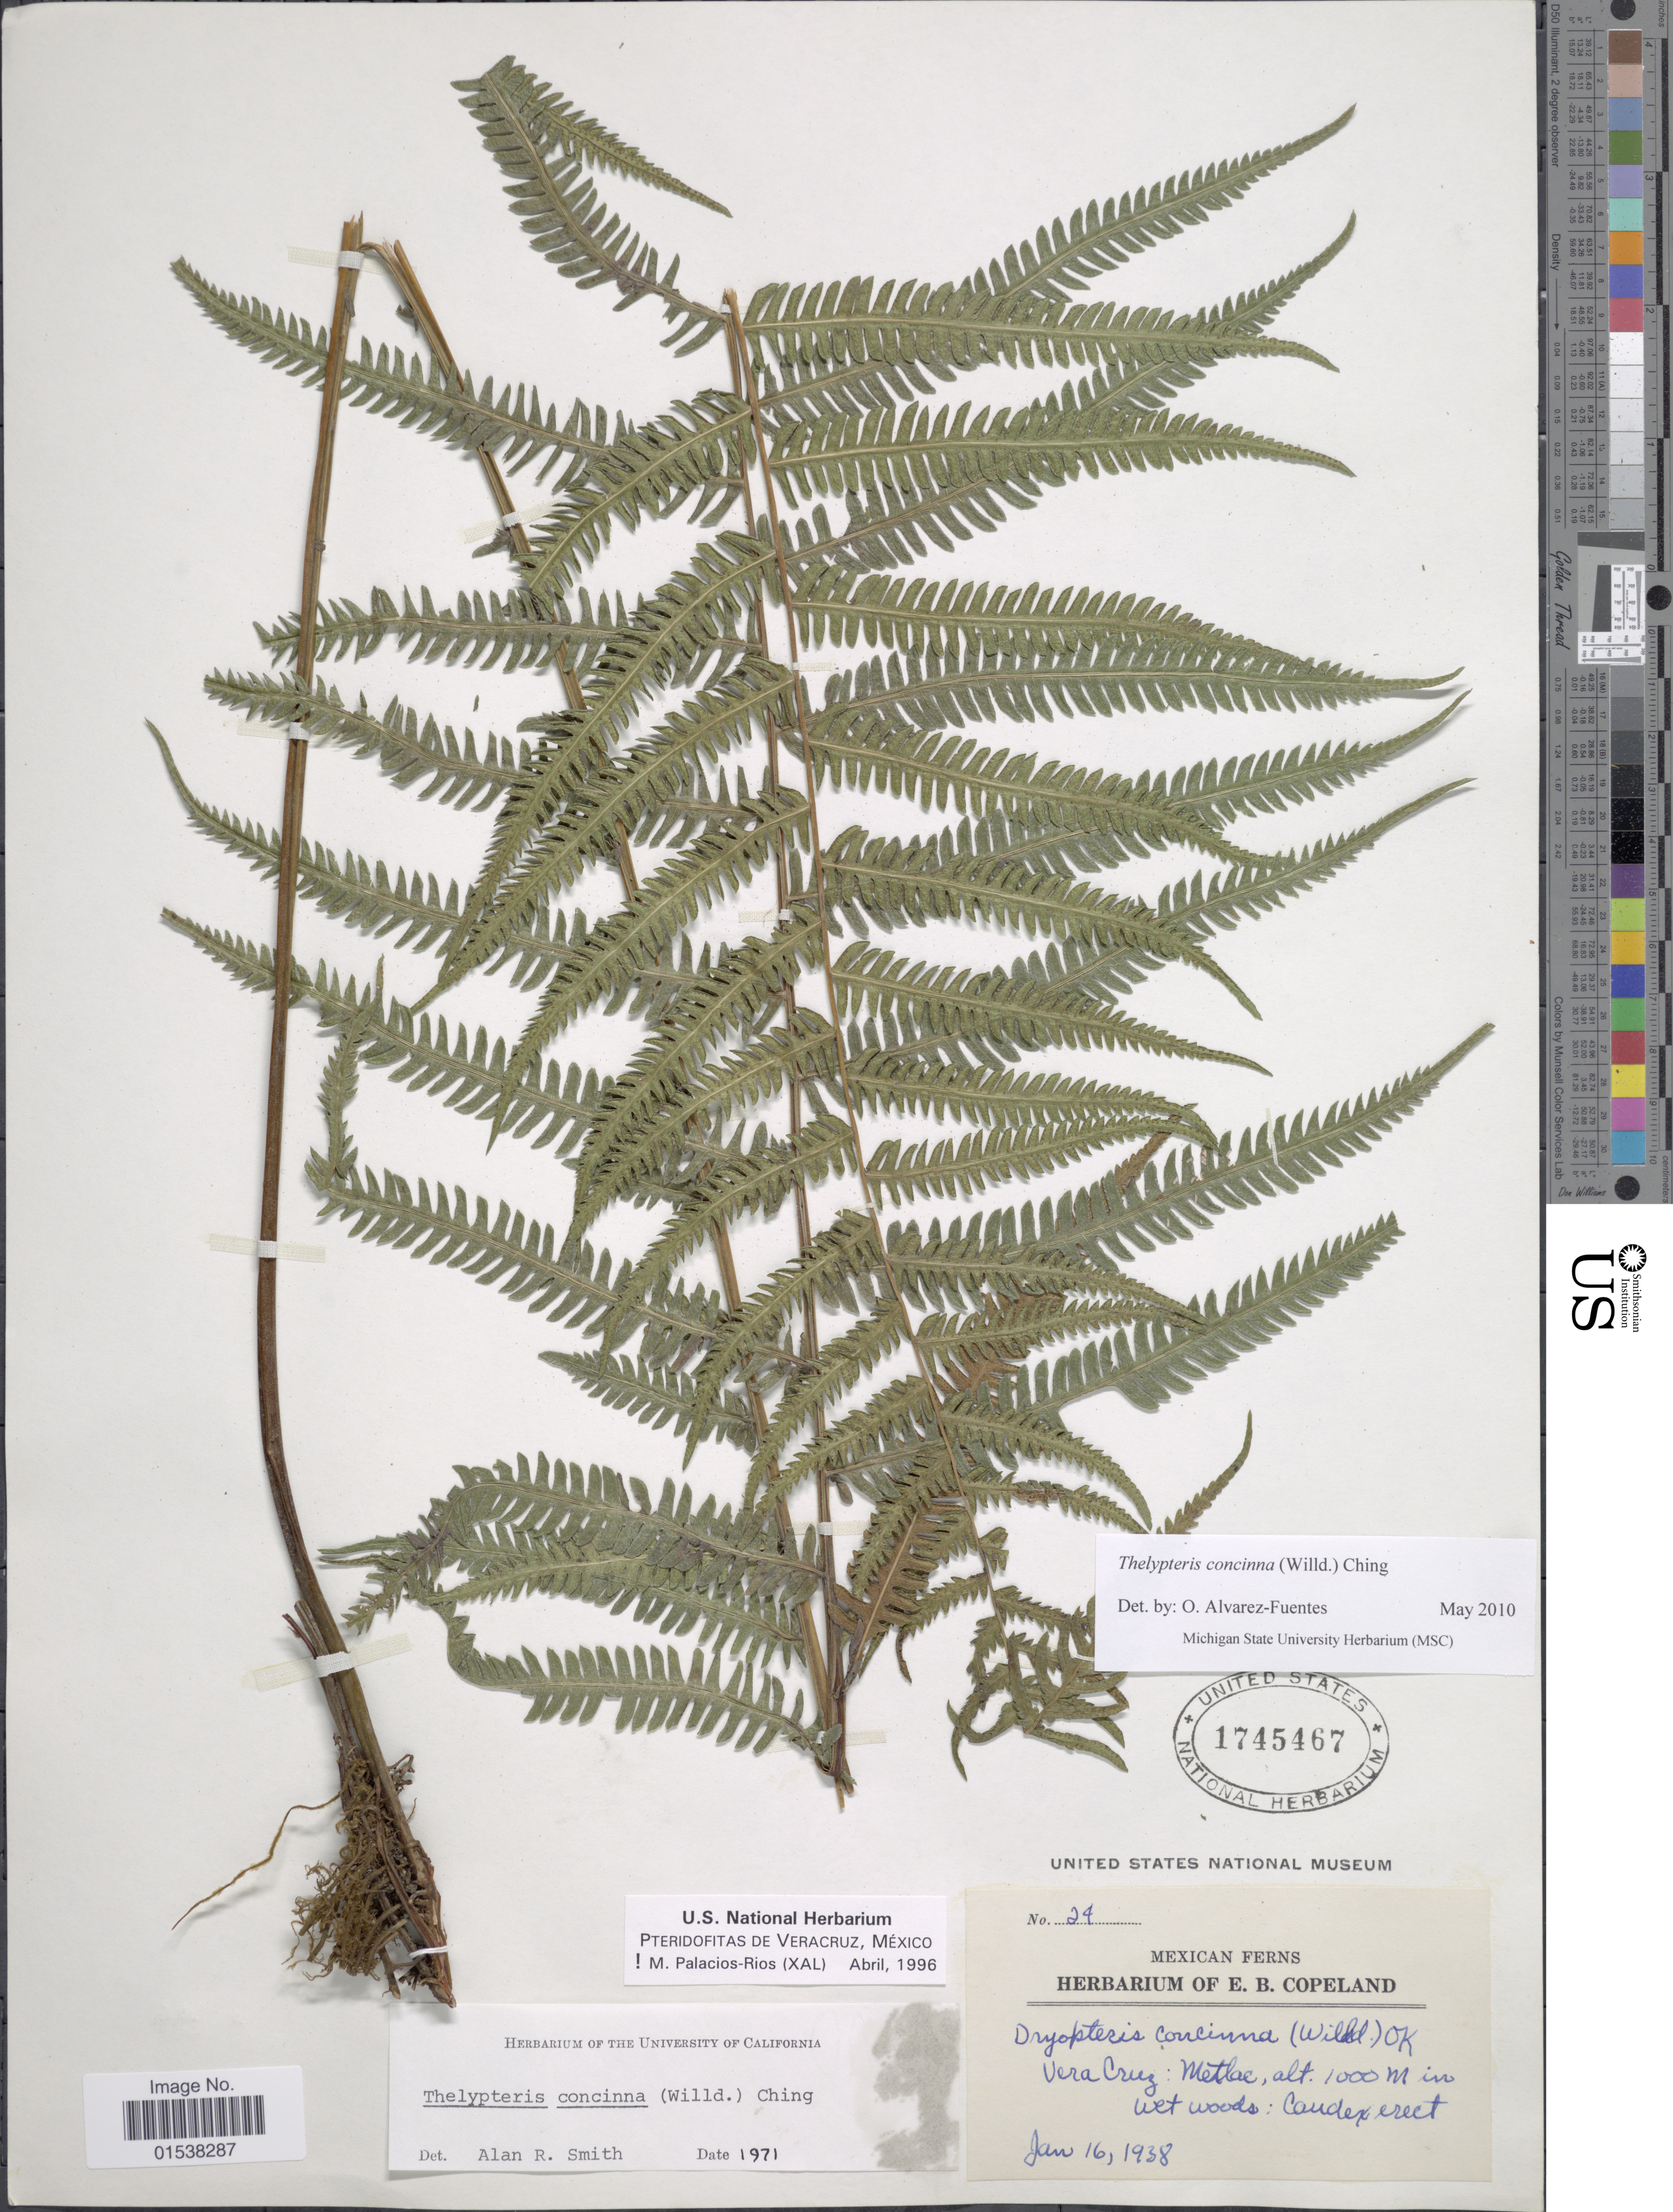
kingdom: Plantae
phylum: Tracheophyta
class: Polypodiopsida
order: Polypodiales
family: Thelypteridaceae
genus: Amauropelta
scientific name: Amauropelta concinna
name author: (Willd.) Pic. Serm.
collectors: ex herb. E. B. Copeland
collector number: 24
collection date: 1938-01-16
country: Mexico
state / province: Veracruz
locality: Vera Cruz: Metlac, in wet woods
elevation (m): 1000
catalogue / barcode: US 1745467